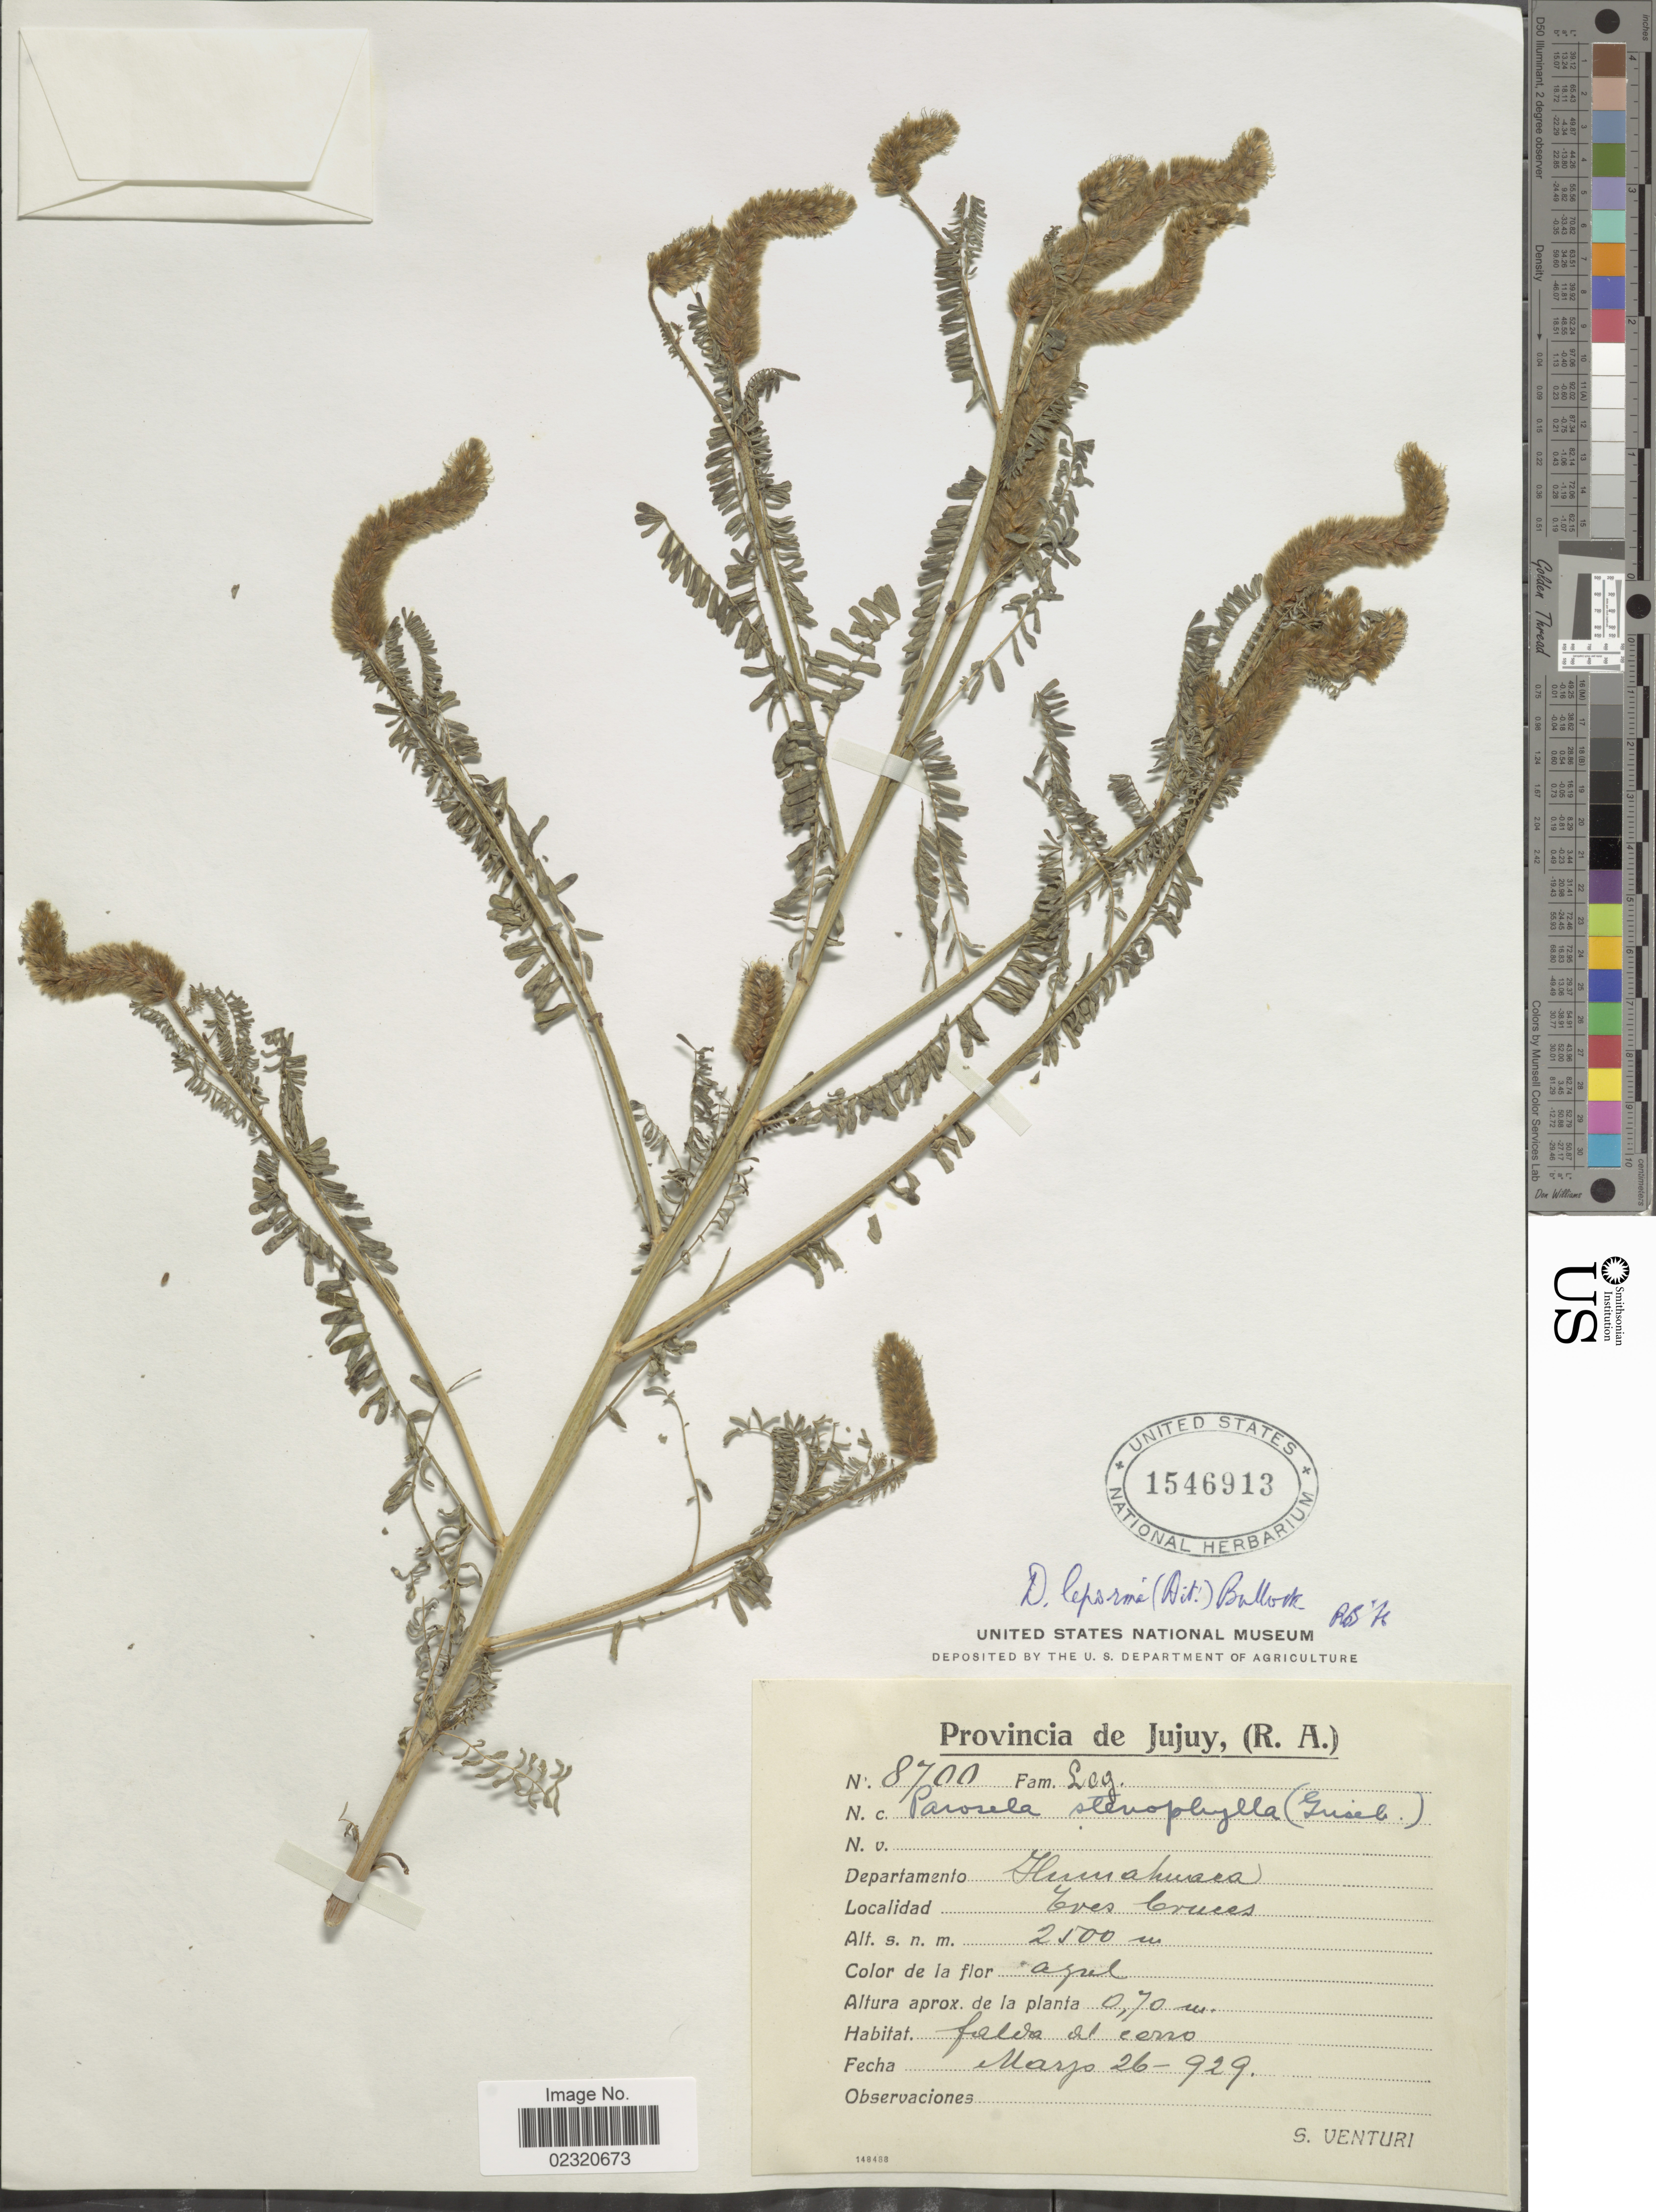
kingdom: Plantae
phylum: Tracheophyta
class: Magnoliopsida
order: Fabales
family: Fabaceae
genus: Dalea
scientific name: Dalea leporina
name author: (Aiton) Bullock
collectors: S. Venturi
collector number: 8700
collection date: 1929-03-26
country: Argentina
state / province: Jujuy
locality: Departamento Humahuaca, Tres Cruces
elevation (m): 2500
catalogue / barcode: US 1546913